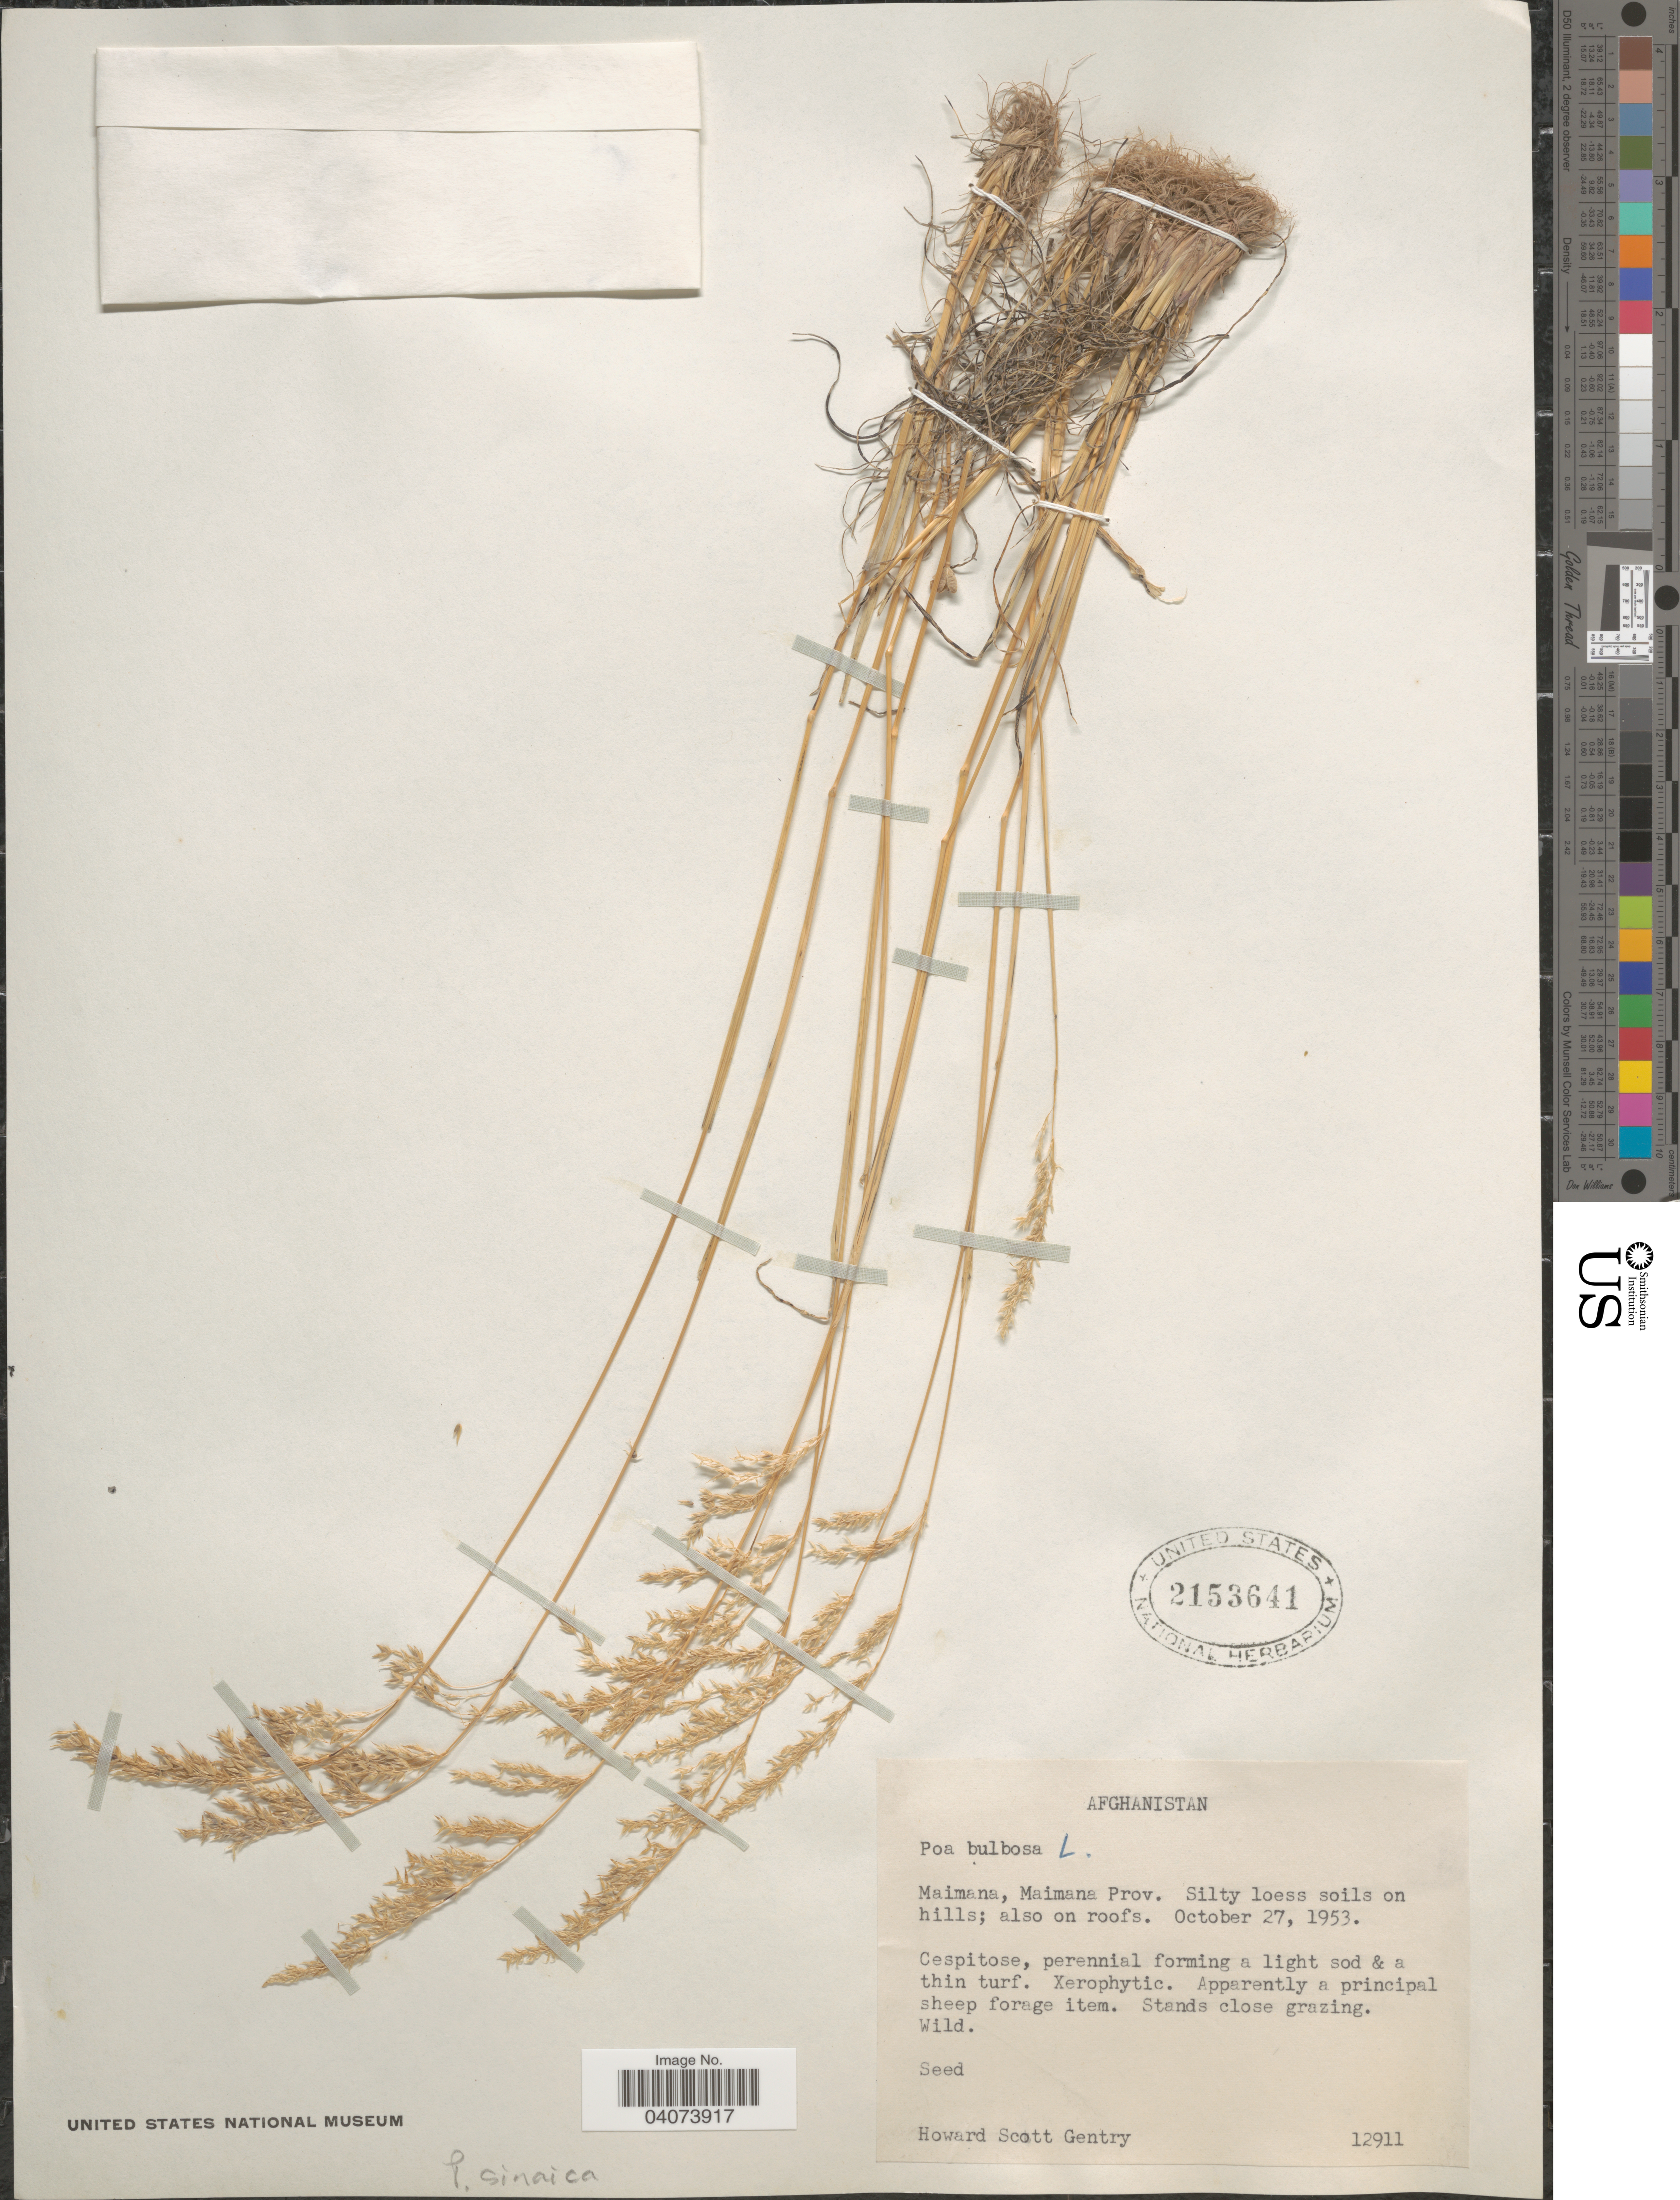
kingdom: Plantae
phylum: Tracheophyta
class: Liliopsida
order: Poales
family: Poaceae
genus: Poa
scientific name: Poa sinaica var. vivipara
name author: Täckh.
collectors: H. S. Gentry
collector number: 12911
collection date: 1953-10-27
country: Afghanistan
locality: Maimana, Maimana Prov.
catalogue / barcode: US 2153641